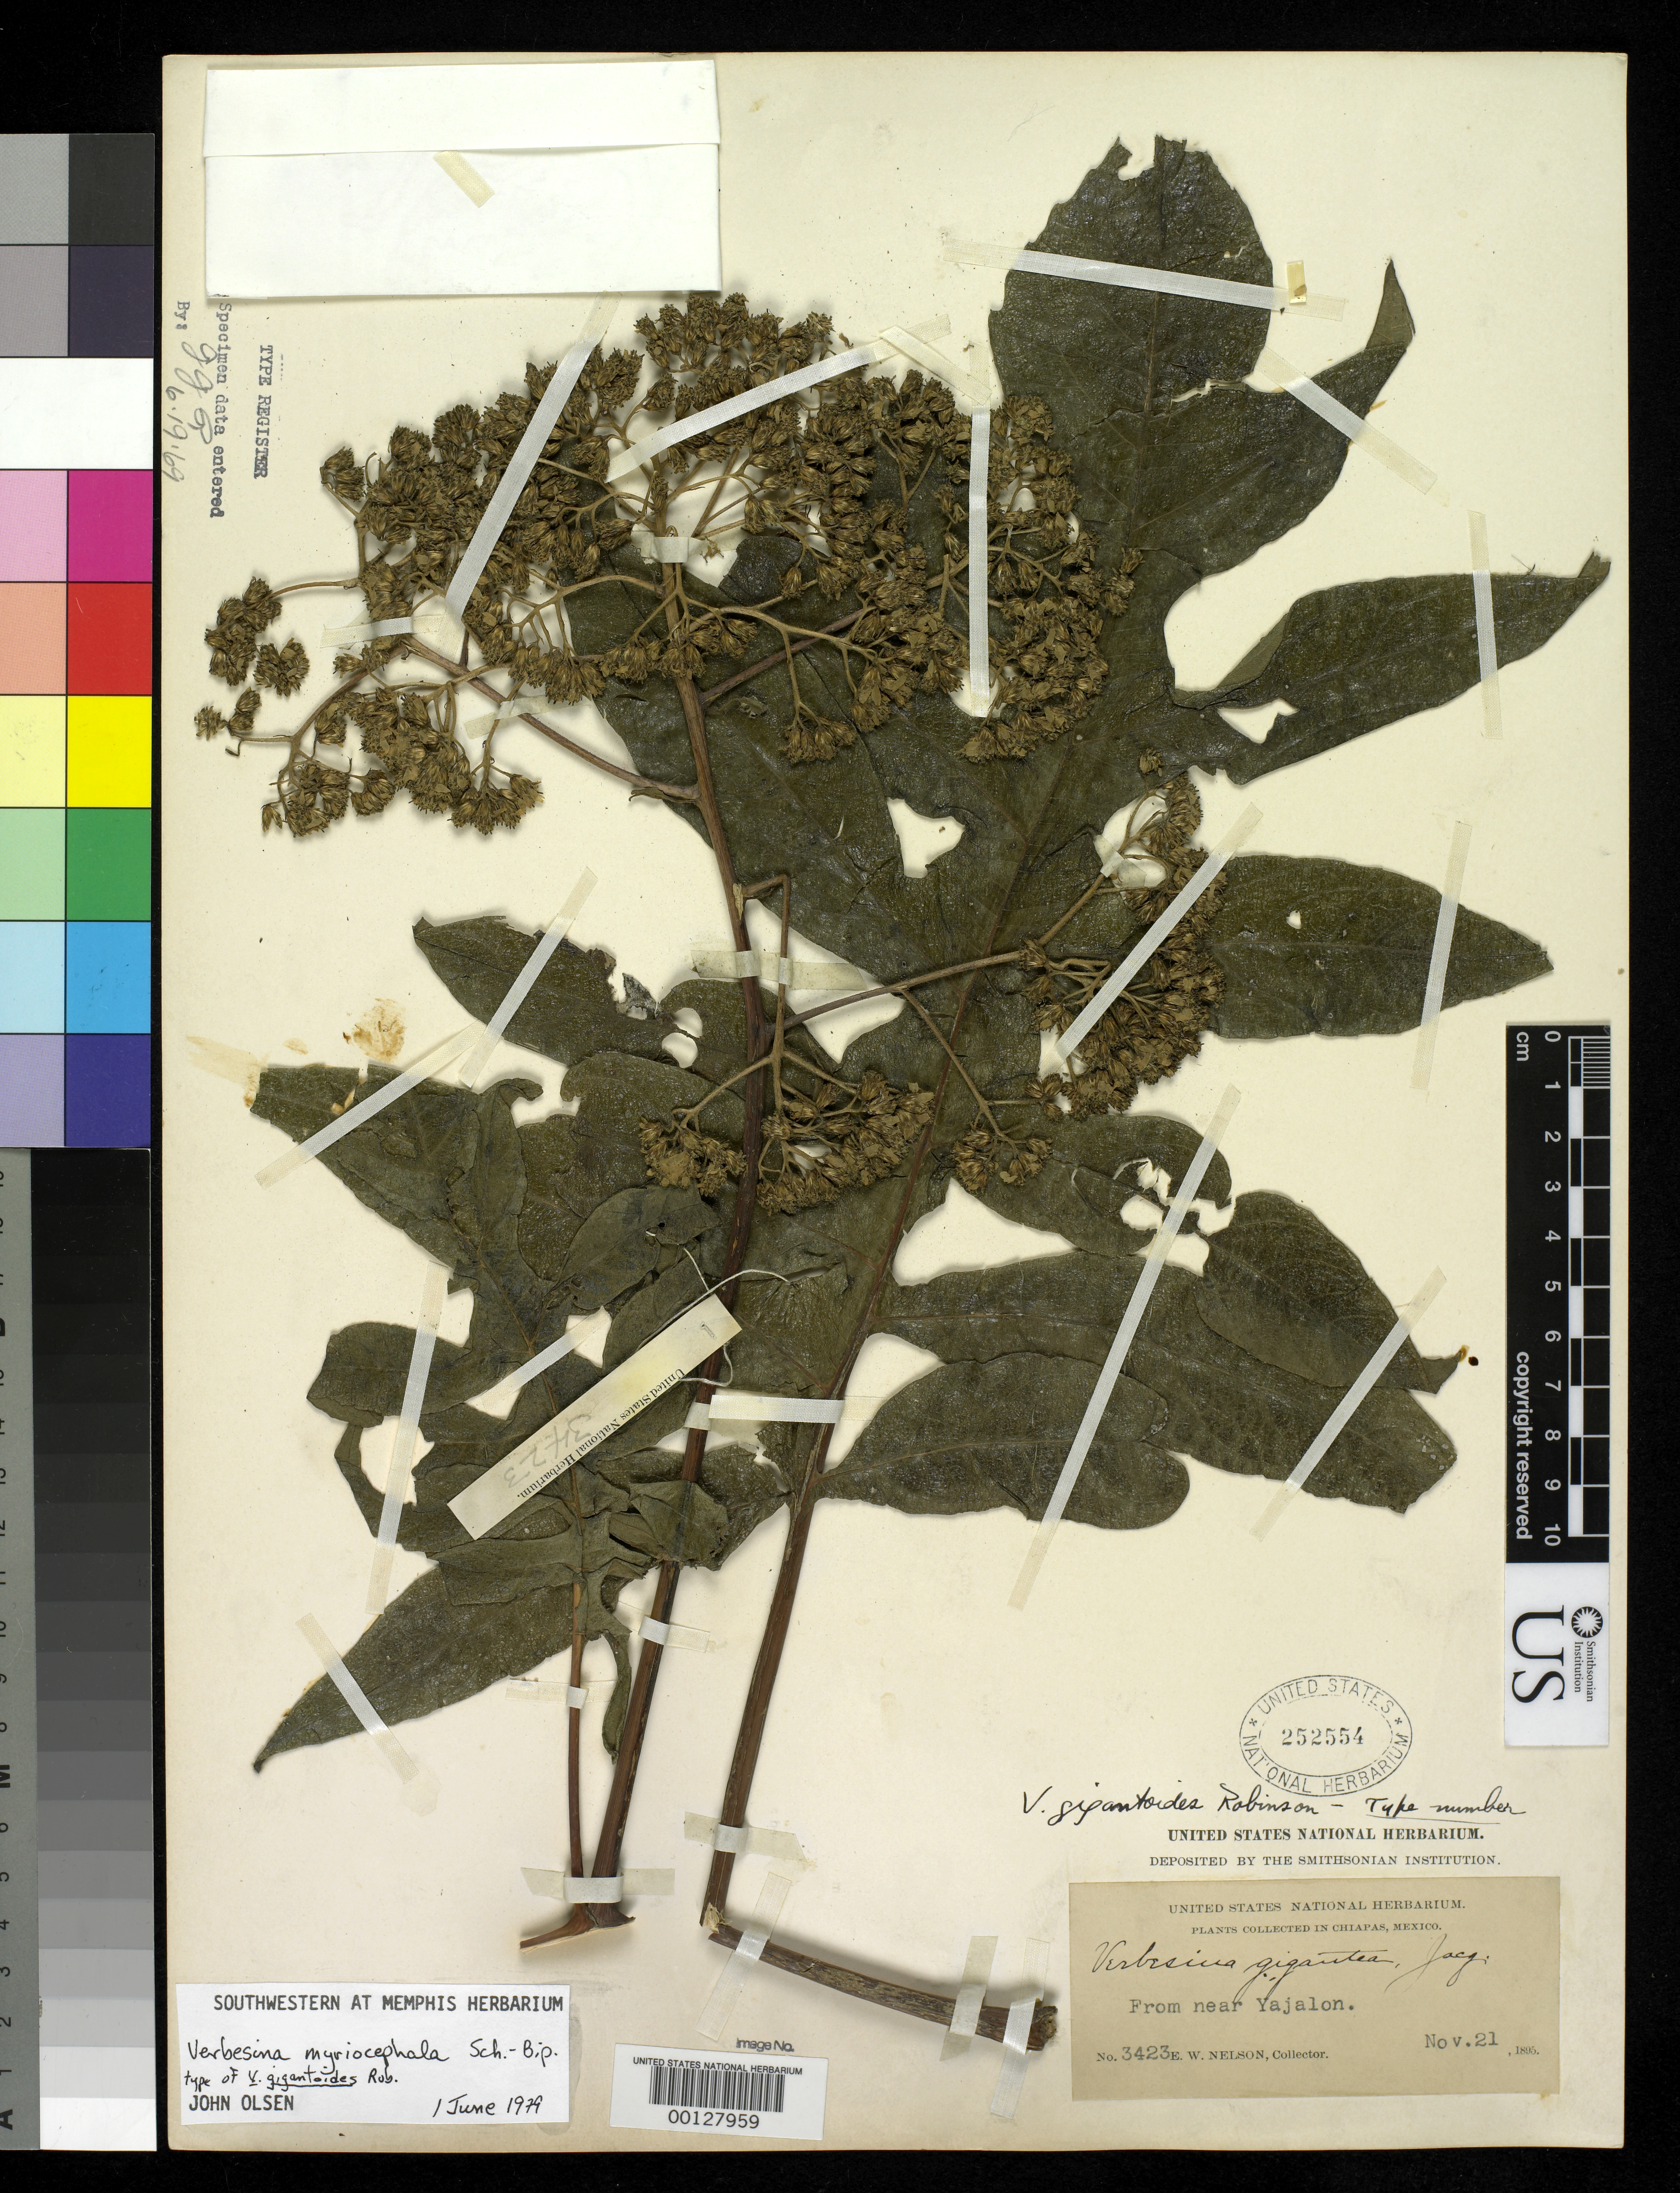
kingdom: Plantae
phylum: Tracheophyta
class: Magnoliopsida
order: Asterales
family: Asteraceae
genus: Verbesina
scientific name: Verbesina gigantoides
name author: B.L. Rob.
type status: Isotype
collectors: E. W. Nelson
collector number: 3423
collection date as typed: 21 Nov 1895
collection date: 1895-11-21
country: Mexico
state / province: Chiapas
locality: Near Yajalon.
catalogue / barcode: US 252554